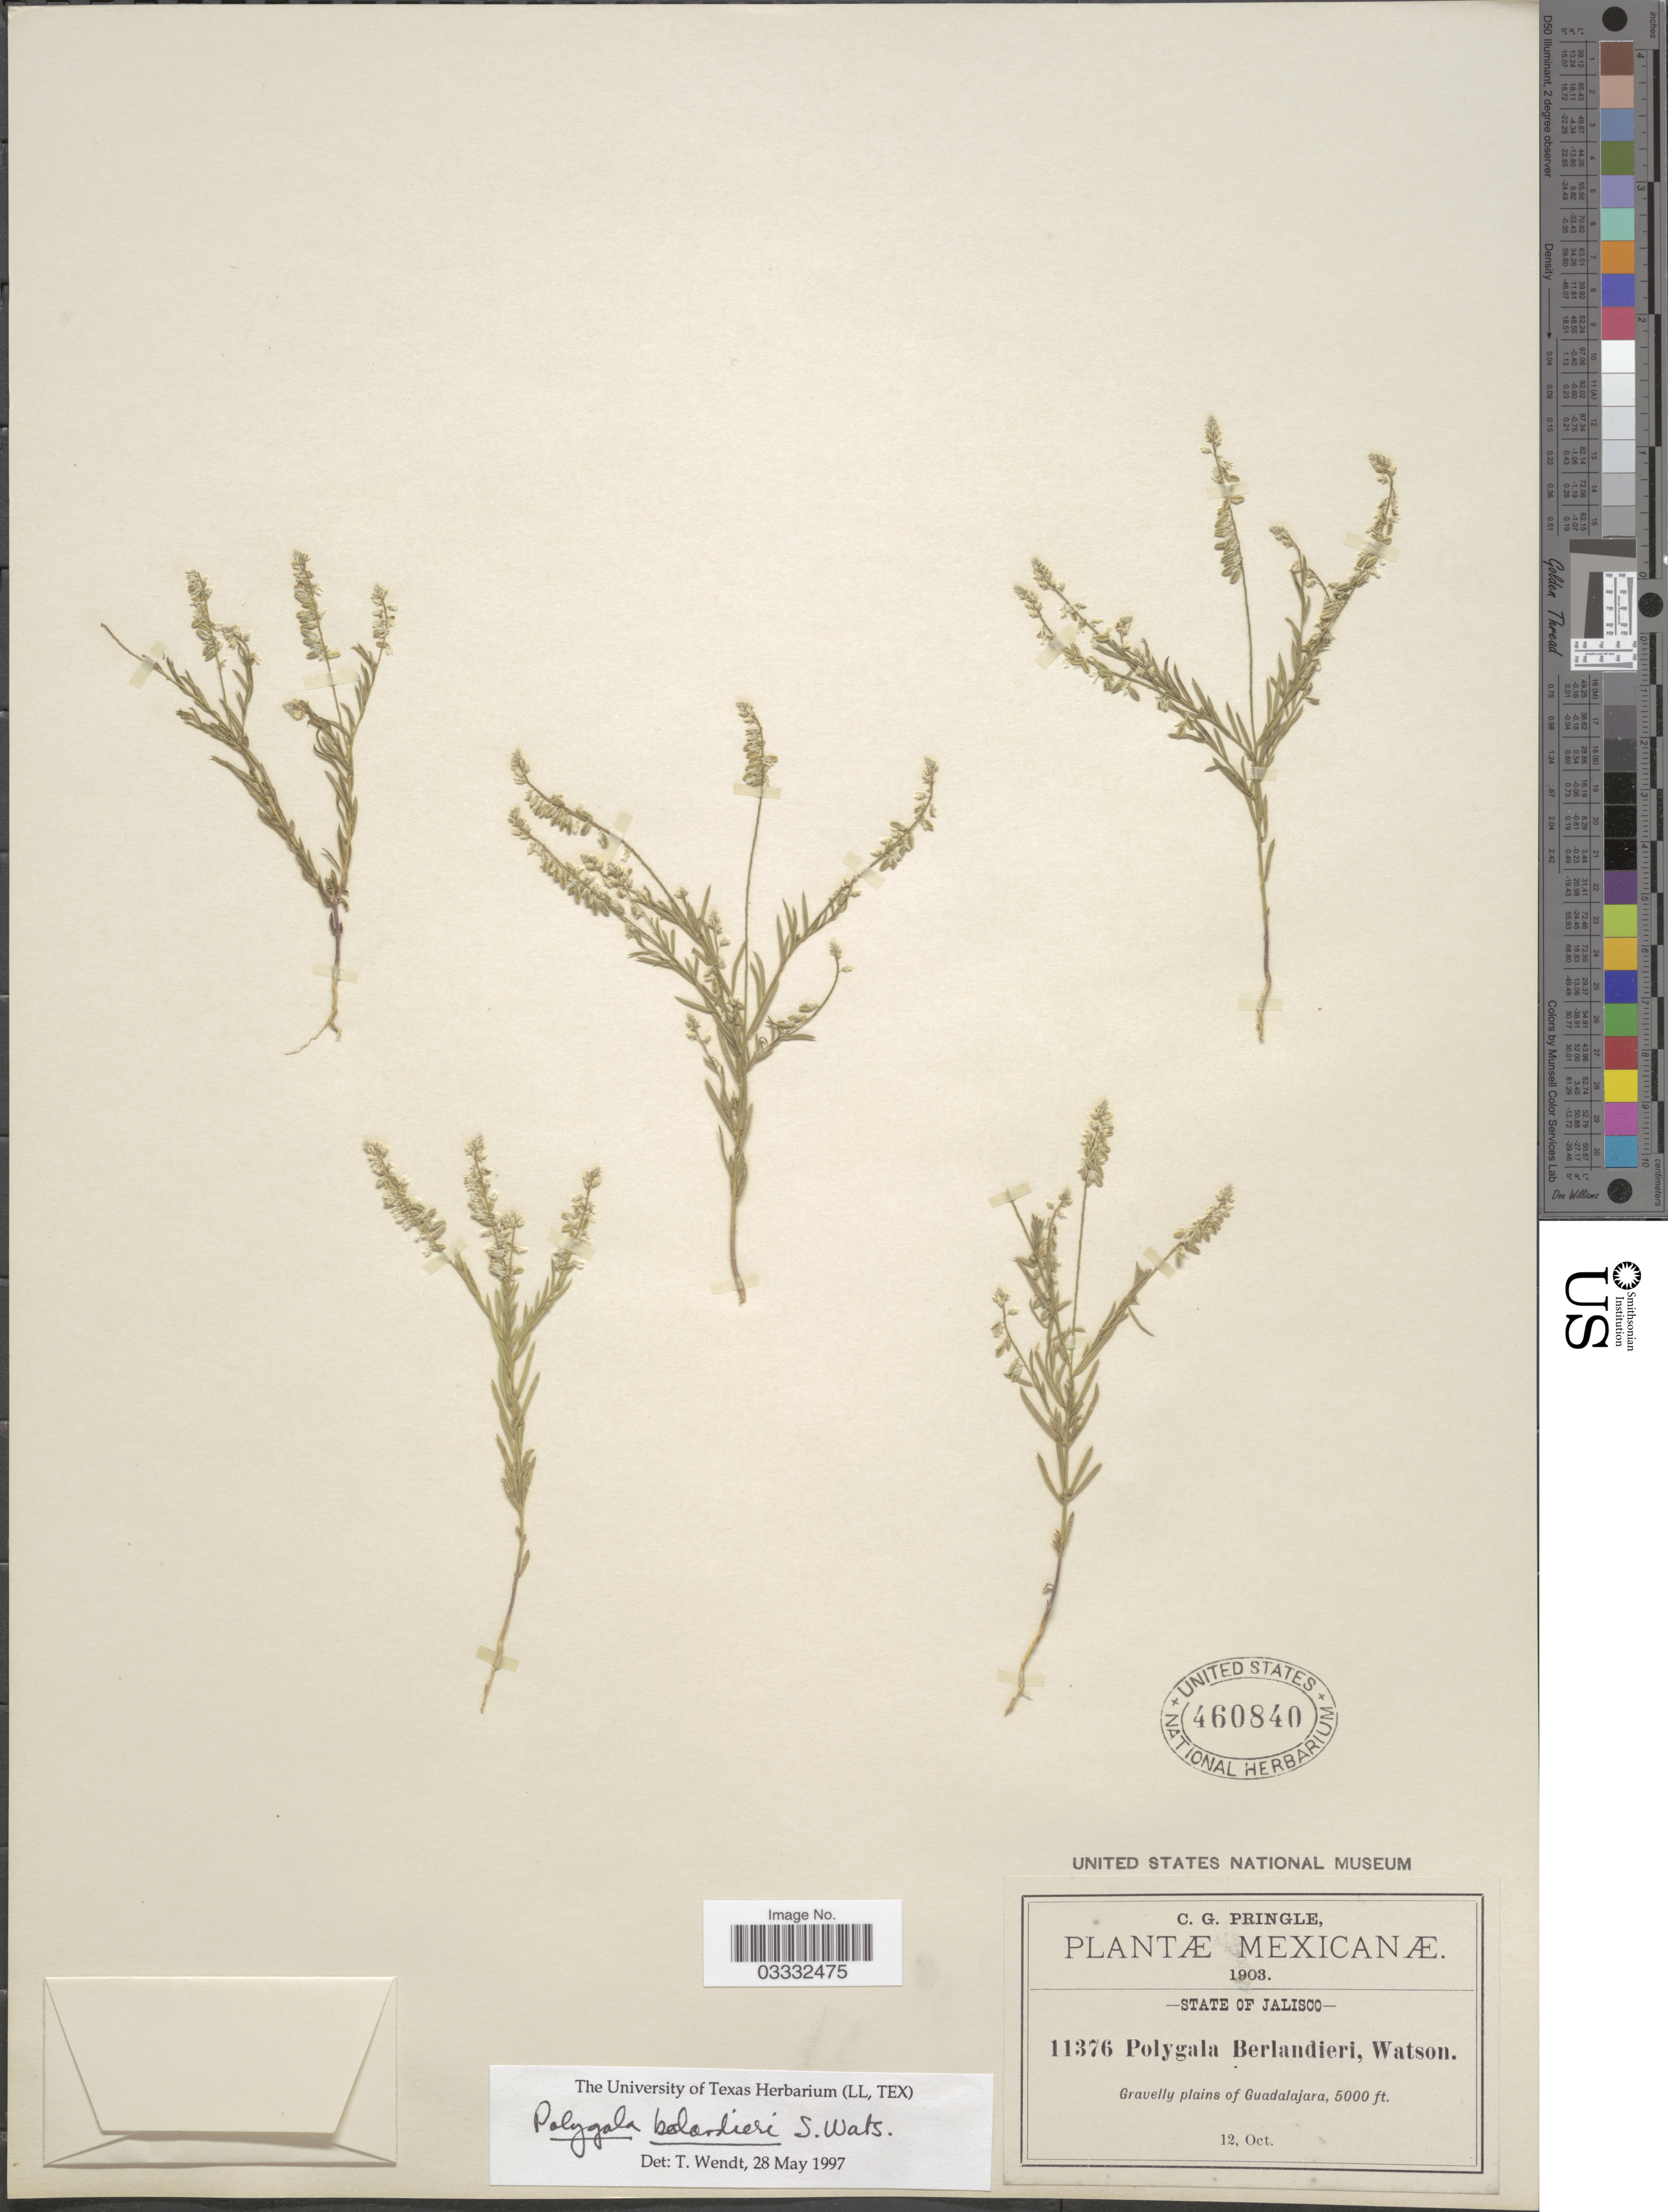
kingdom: Plantae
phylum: Tracheophyta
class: Magnoliopsida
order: Fabales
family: Polygalaceae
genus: Polygala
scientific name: Polygala berlandieri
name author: S. Watson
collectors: C. G. Pringle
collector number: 11376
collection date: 1903-10-12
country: Mexico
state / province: Jalisco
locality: Gravelly plains of Guadalajara.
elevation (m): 1524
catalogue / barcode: US 460840